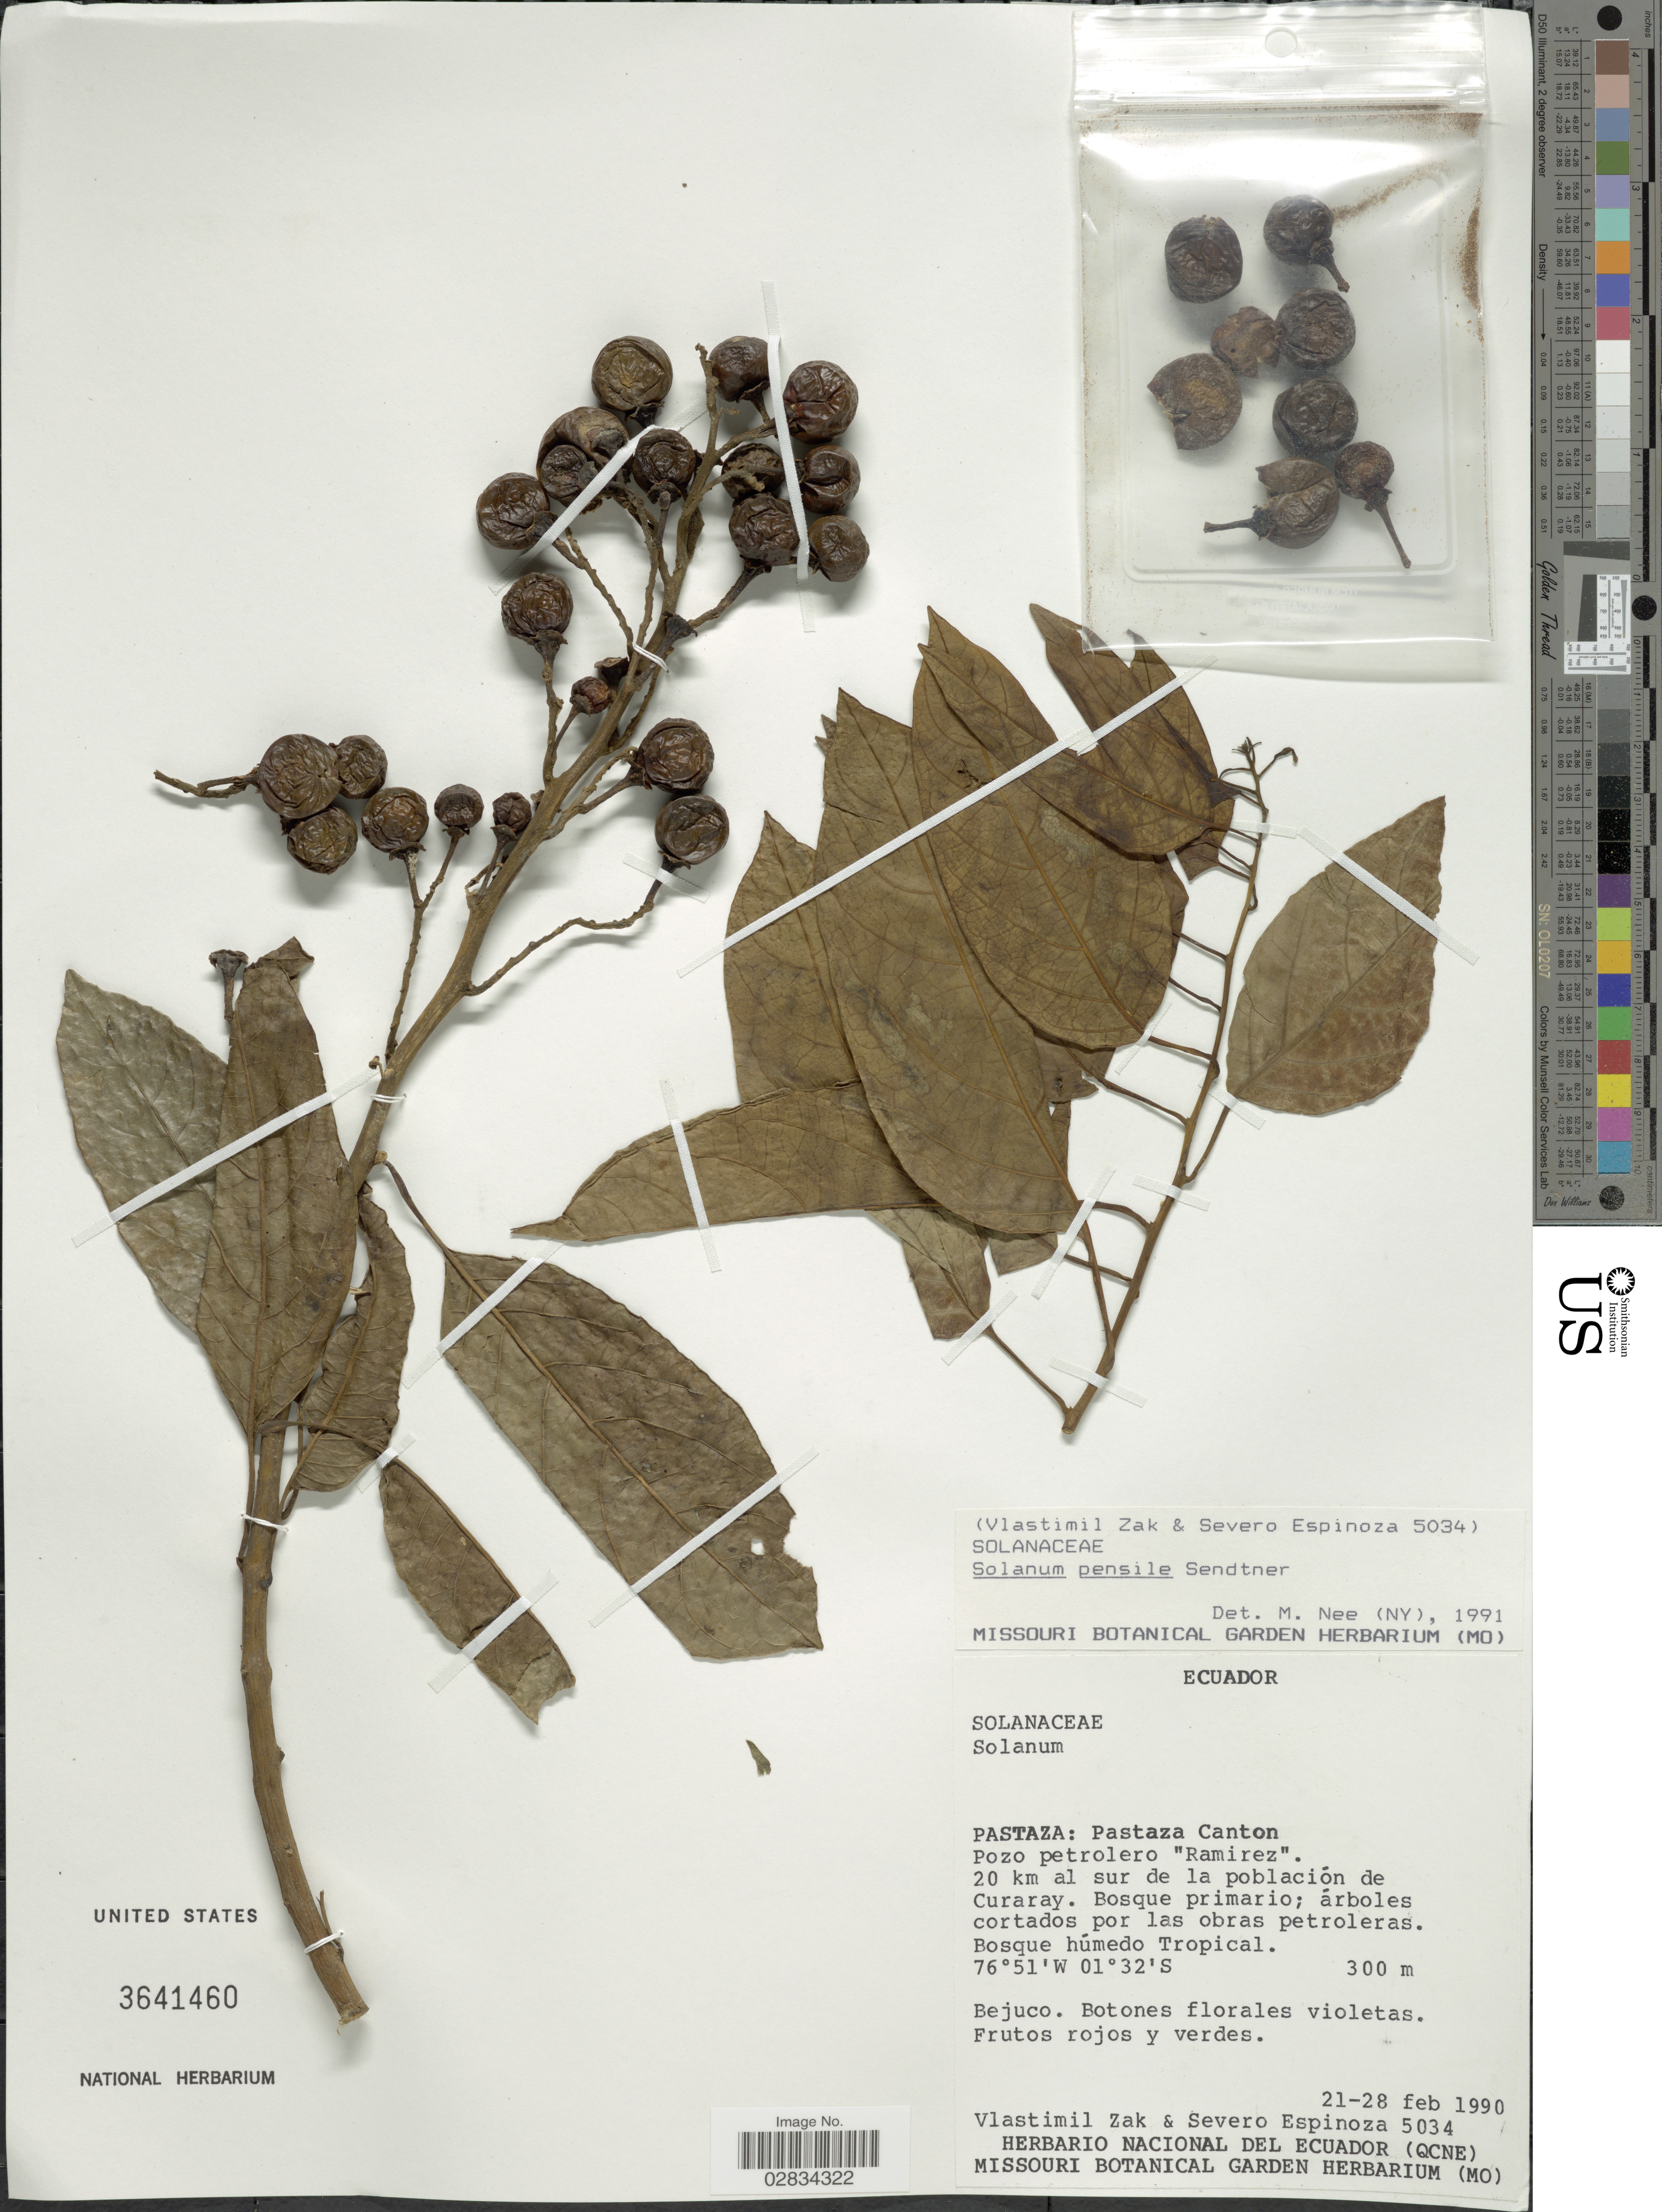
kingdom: Plantae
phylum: Tracheophyta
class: Magnoliopsida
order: Solanales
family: Solanaceae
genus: Solanum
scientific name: Solanum pensile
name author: Sendtn.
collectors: V. Zak & S. Espinoza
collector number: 5034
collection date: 1990-02-21/1990-02-28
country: Ecuador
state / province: Pastaza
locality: Pastaza: Pastaza Canton. Pozo petrolero "Ramirez". 20 km al sur de la población de Curaray.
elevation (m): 300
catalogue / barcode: US 3641460